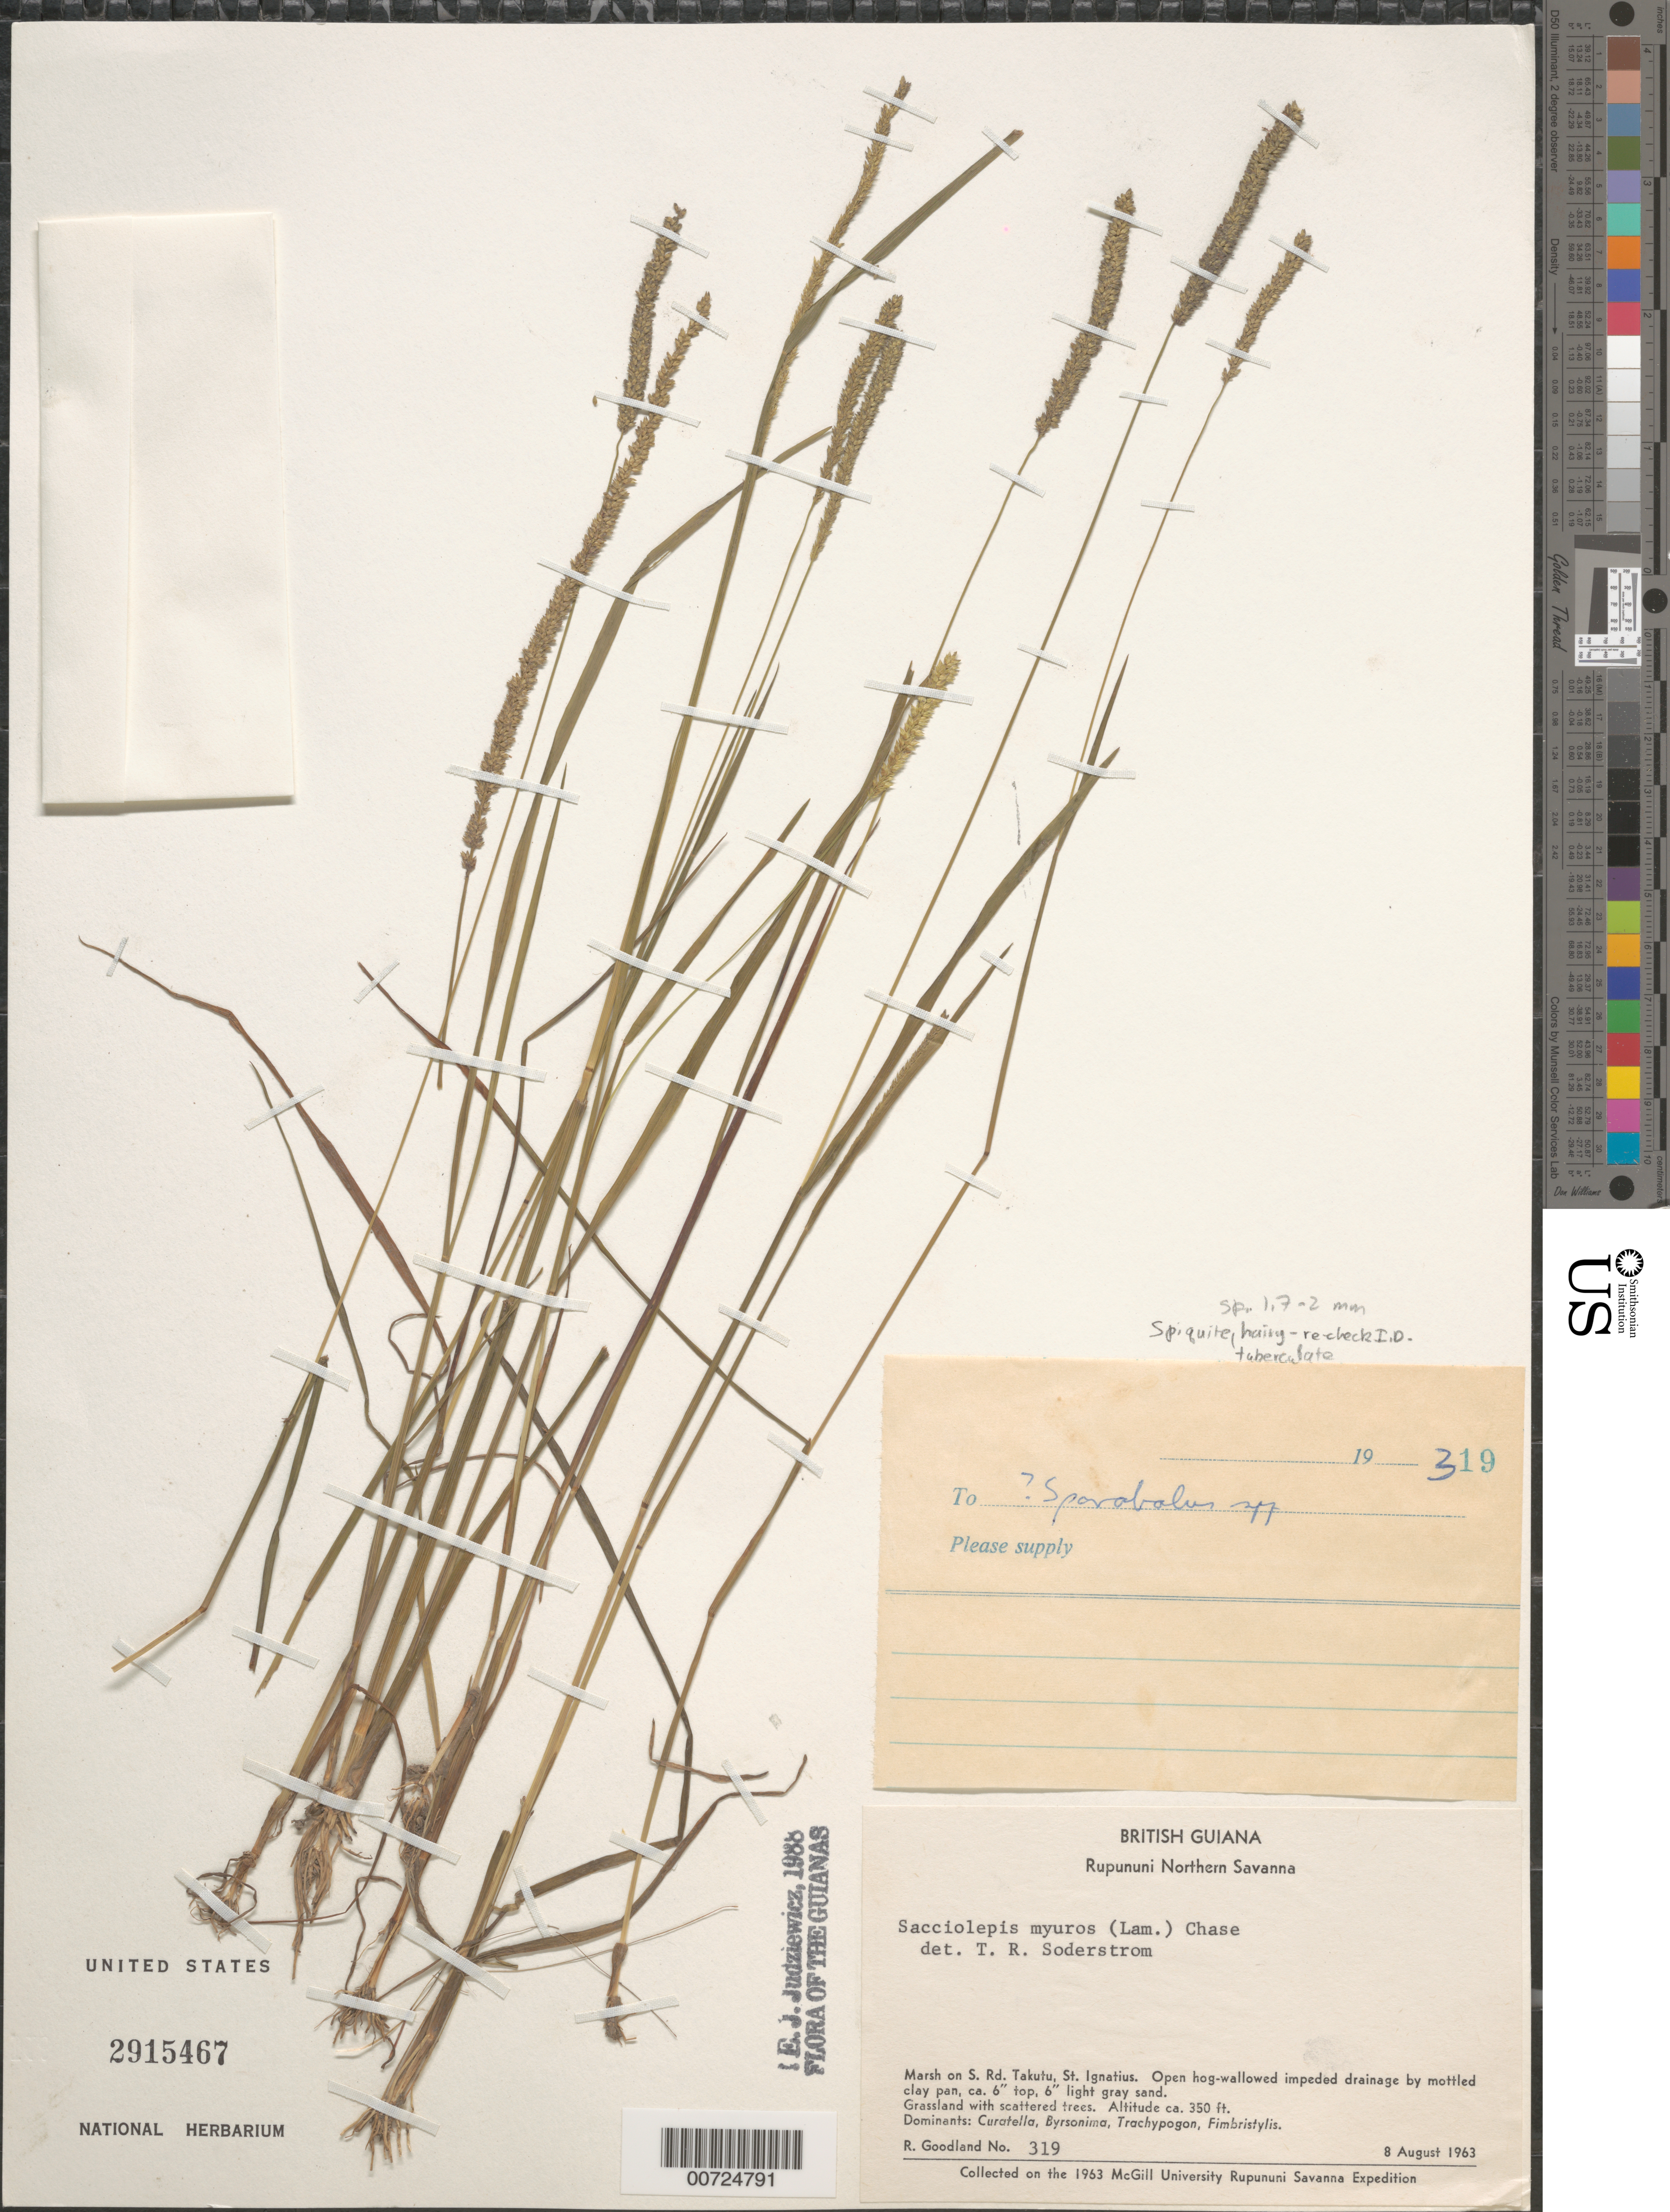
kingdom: Plantae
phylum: Tracheophyta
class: Liliopsida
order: Poales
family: Poaceae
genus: Sacciolepis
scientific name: Sacciolepis myuros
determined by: Judziewicz, E. J.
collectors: R. Goodland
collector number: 319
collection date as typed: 8-Aug-63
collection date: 1963-08-08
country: Guyana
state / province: U. Takutu-U. Essequibo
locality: Rupununi Northern Savanna, S road, Takutu - St. Ignatius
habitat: Grassland with scattered trees. Dominants: Curatella, Byrsonima, Trachypogon, Fimbristylis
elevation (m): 107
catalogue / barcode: US 2915467